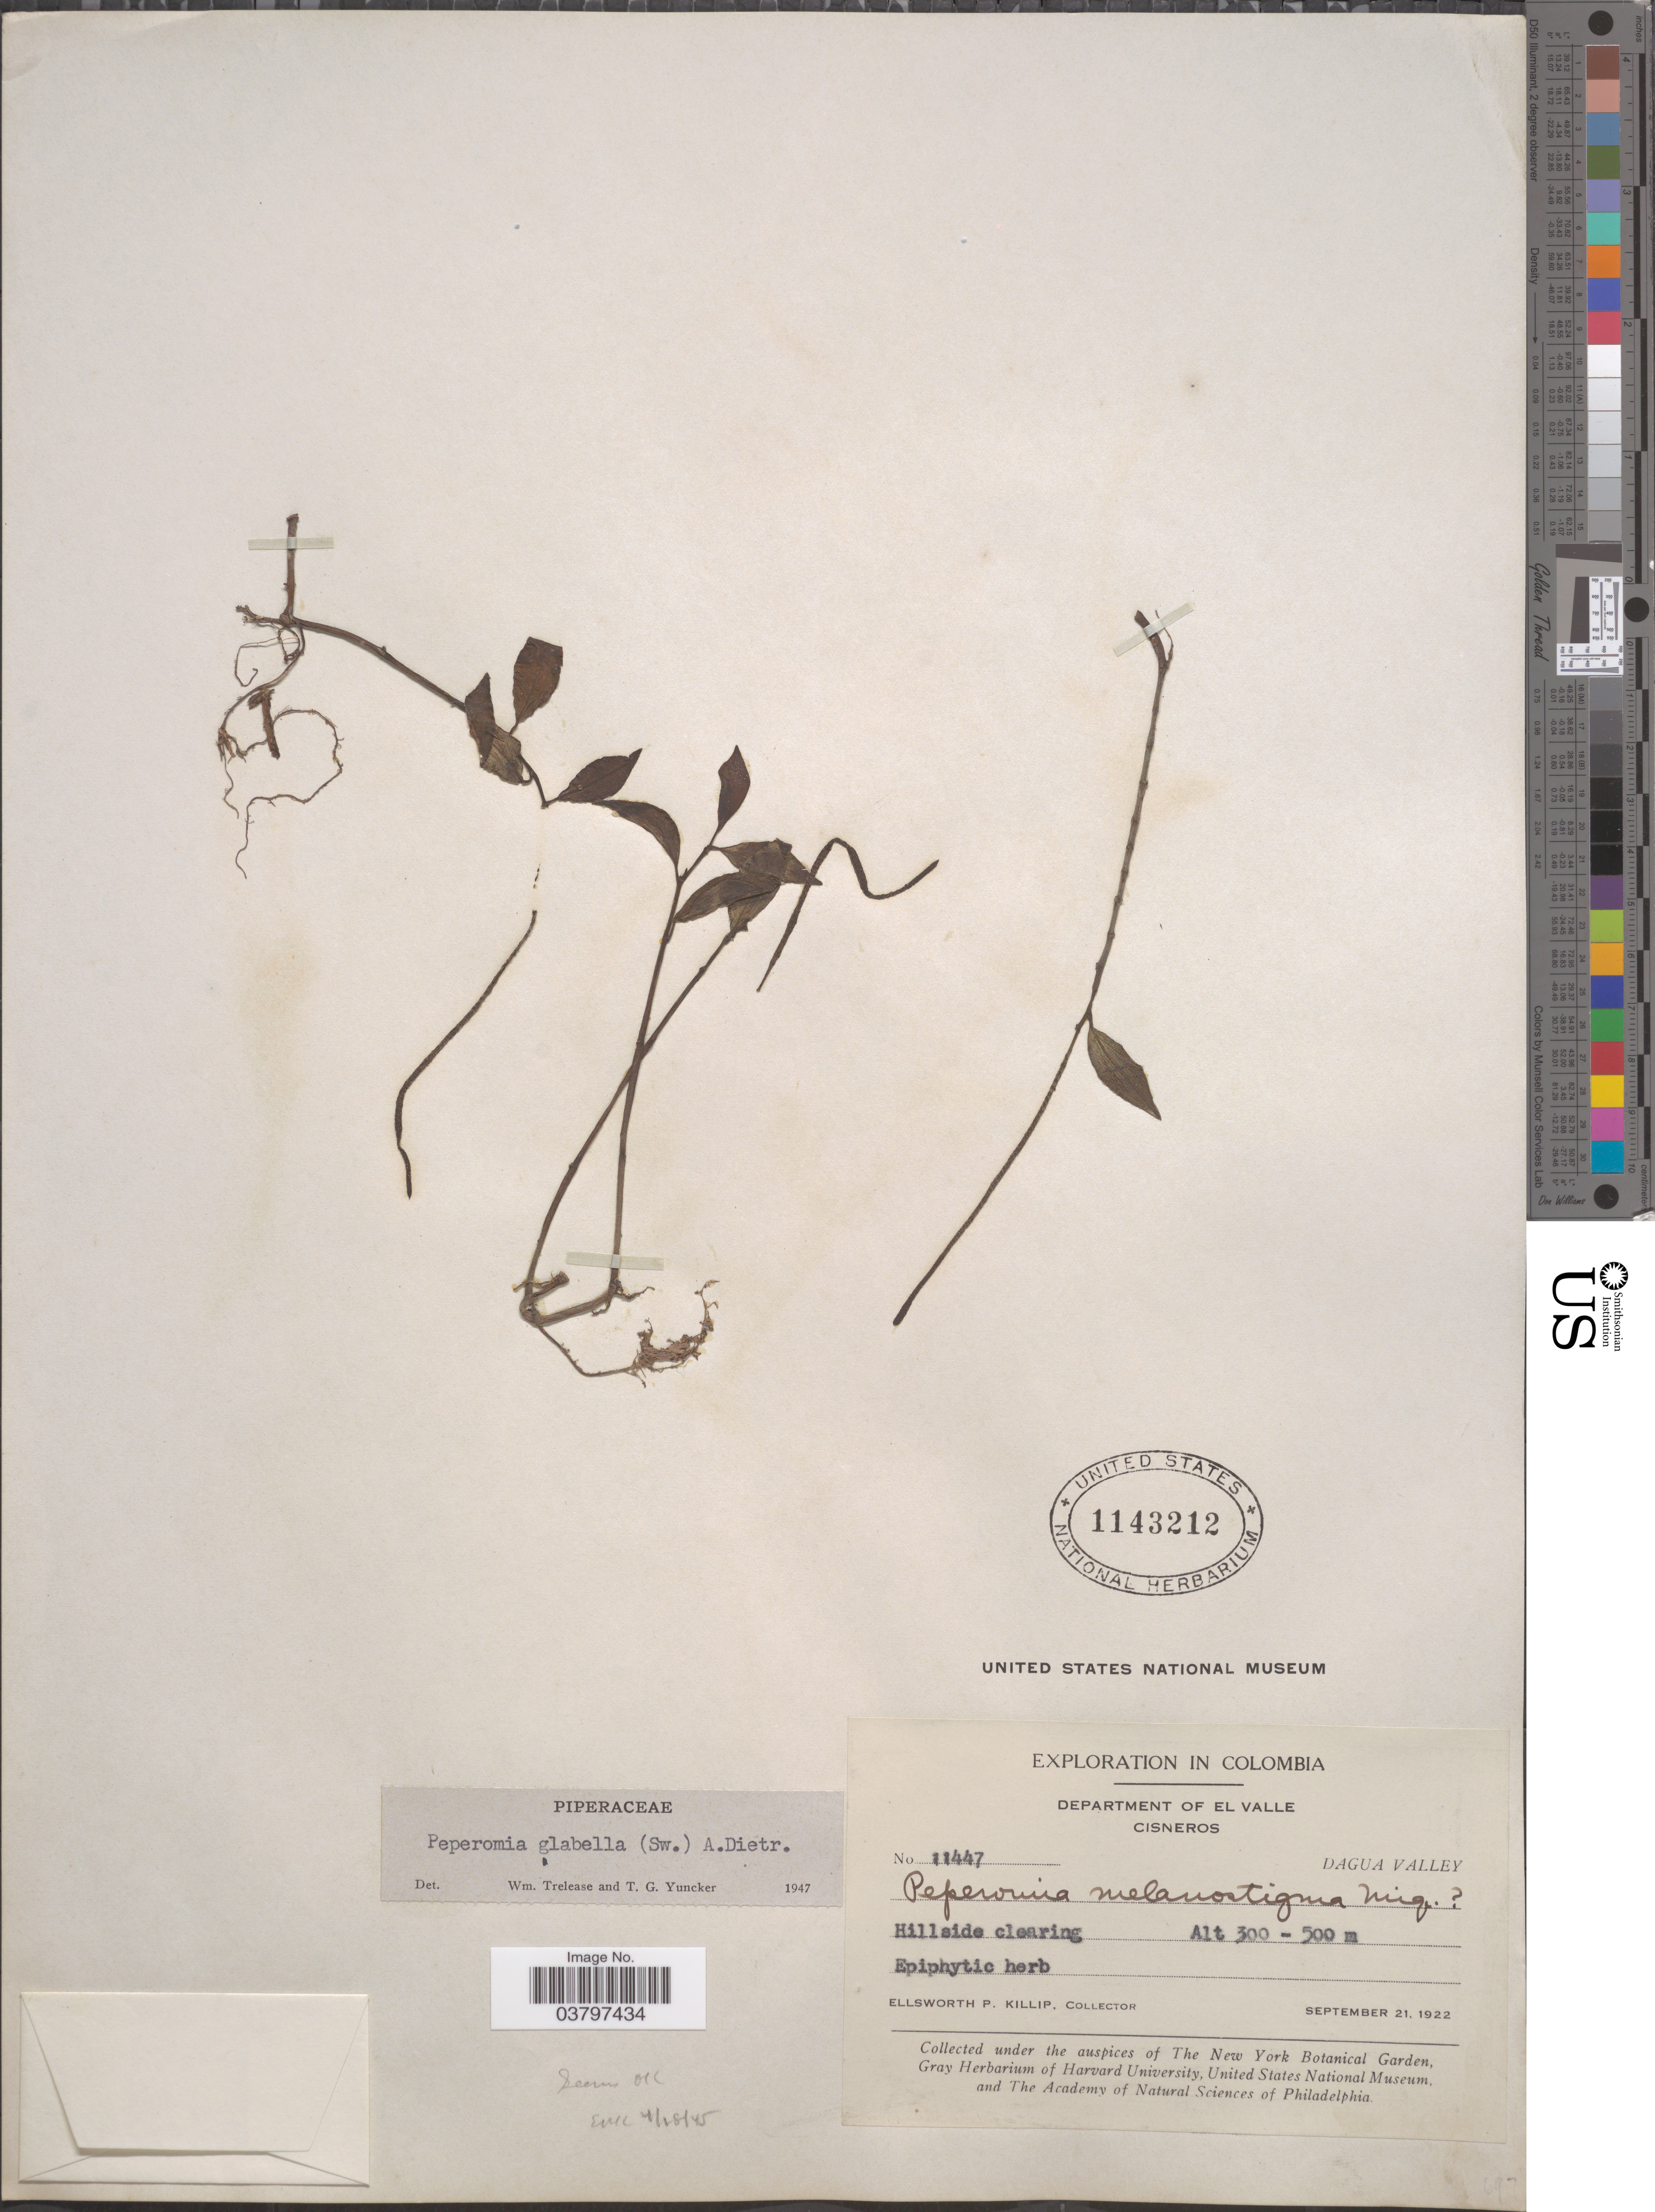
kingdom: Plantae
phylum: Tracheophyta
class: Magnoliopsida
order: Piperales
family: Piperaceae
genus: Peperomia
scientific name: Peperomia glabella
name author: (Sw.) A. Dietr.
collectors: E. P. Killip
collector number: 11447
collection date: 1922-09-21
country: Colombia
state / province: Valle del Cauca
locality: Department of El Valle. Cisneros. Dagua Valley.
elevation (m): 300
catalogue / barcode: US 1143212